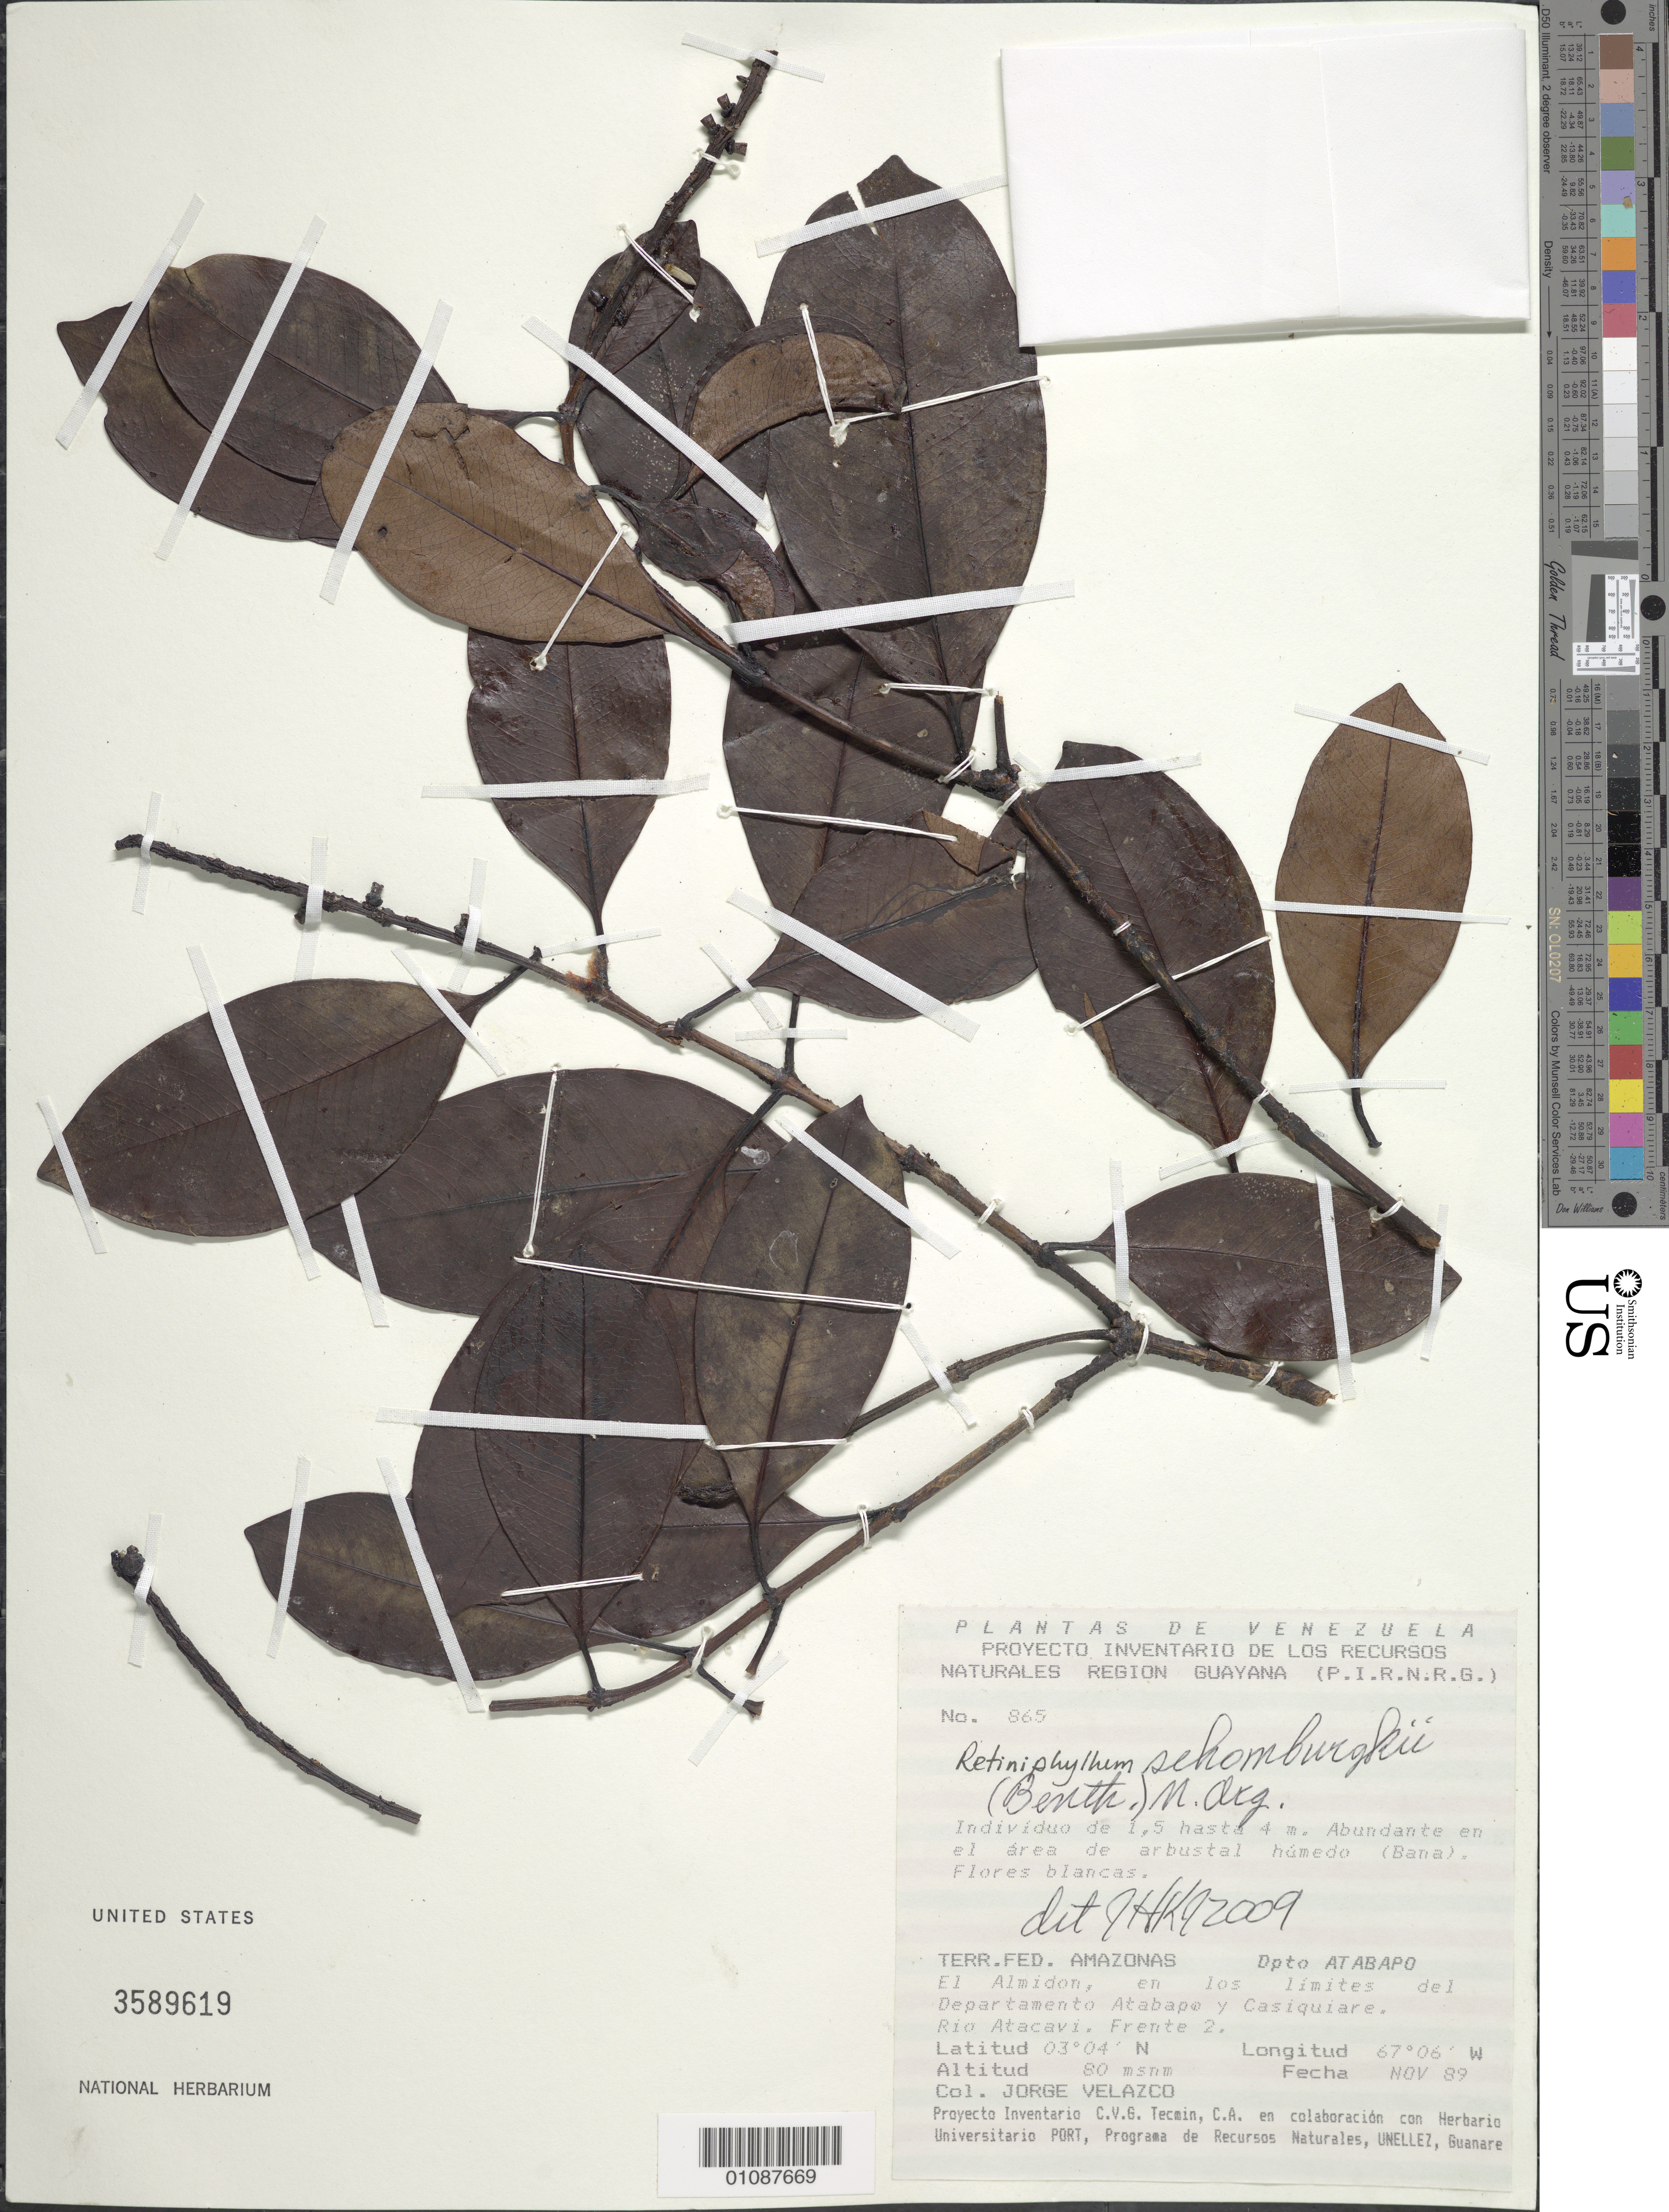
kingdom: Plantae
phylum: Tracheophyta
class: Magnoliopsida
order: Gentianales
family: Rubiaceae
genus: Retiniphyllum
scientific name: Retiniphyllum schomburgkii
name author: (Benth.) Müll. Arg.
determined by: Kirkbride, J. H.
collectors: J. Velazco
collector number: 865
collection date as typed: Nov-89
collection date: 1989-11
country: Venezuela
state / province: Amazonas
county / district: Atabapo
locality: El Almidon, en los limites del Depto. Atabapo y Casiquiare. Río Atacavi. Frente 2.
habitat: Area de arbustal humedo (Bana)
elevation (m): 80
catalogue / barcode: US 3589619